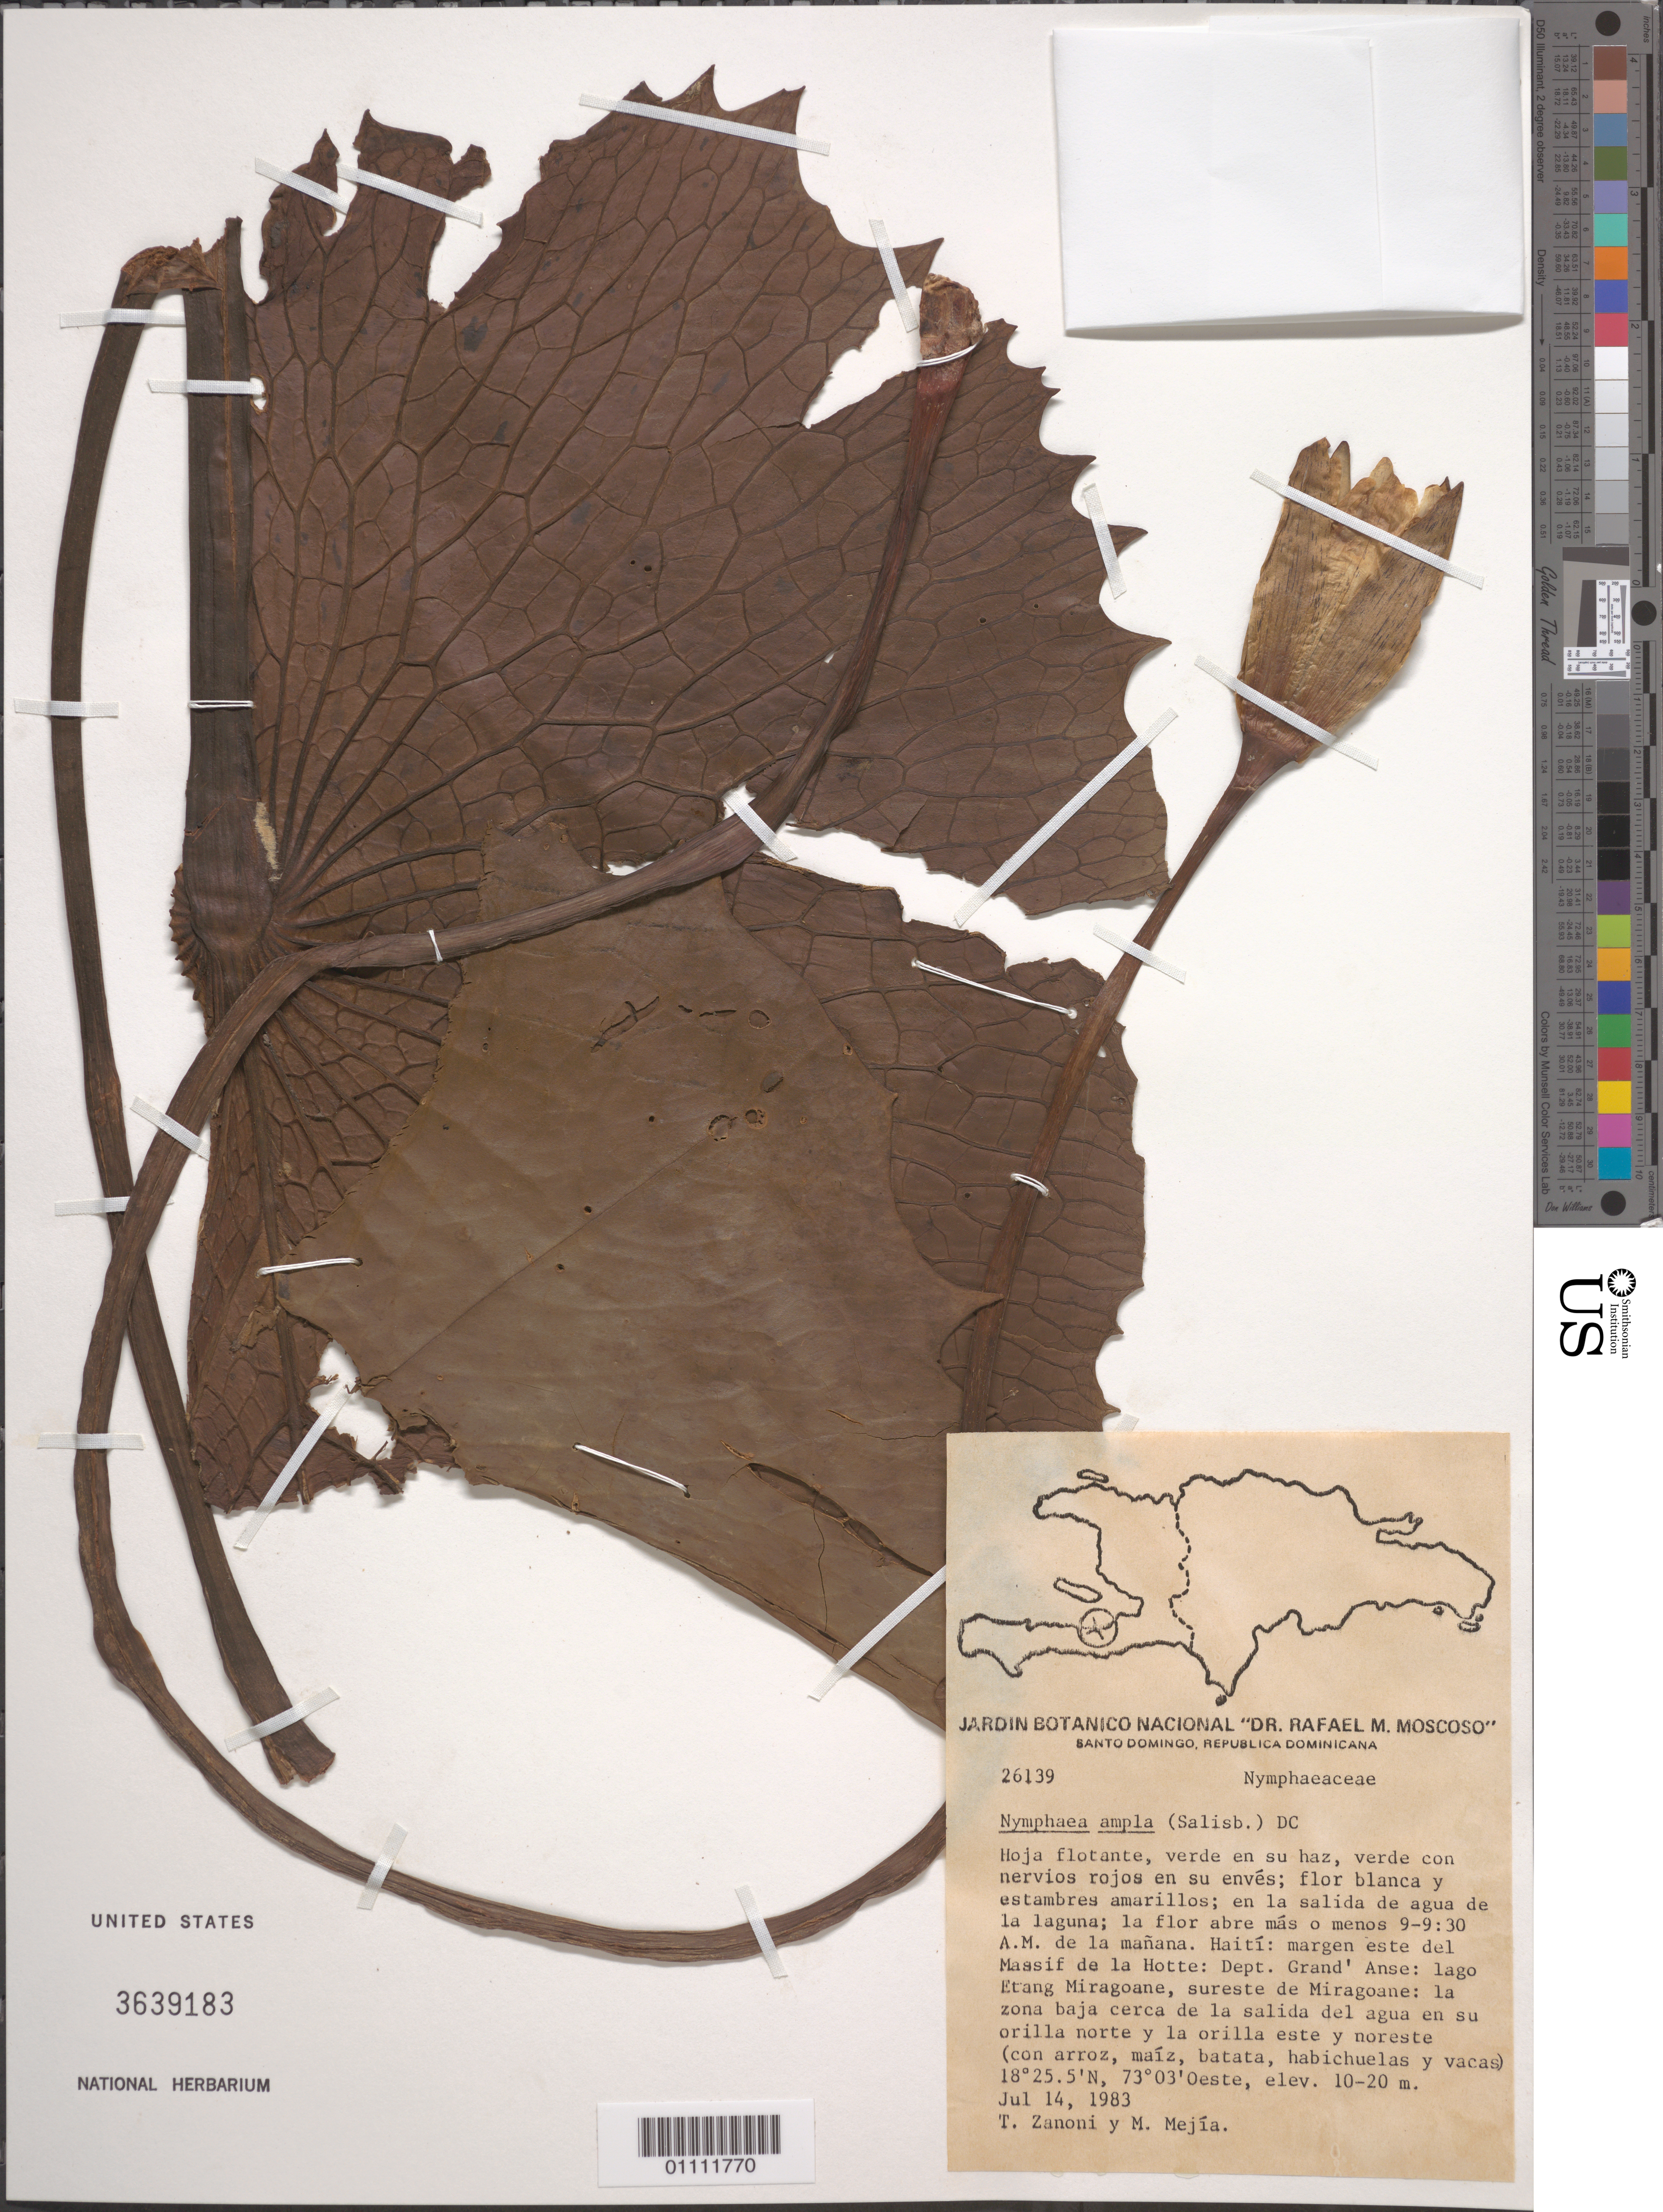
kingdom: Plantae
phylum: Tracheophyta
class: Magnoliopsida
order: Nymphaeales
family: Nymphaeaceae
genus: Nymphaea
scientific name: Nymphaea ampla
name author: (Salisb.) DC.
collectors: T. A. Zanoni & M. Mejia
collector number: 26139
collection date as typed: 14 Jul 1983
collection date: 1983-07-14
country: Haiti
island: Hispaniola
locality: Massif de la Hotte, Dept. Grand'Anse; lago Etang Miragoane, sureste de Miragoane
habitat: La zona baja cerca de la salida del agua en su orilla norte y la orilla este y noreste (con arroz, maíz, batata, habichuelas y vacas)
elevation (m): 10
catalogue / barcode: US 3639183